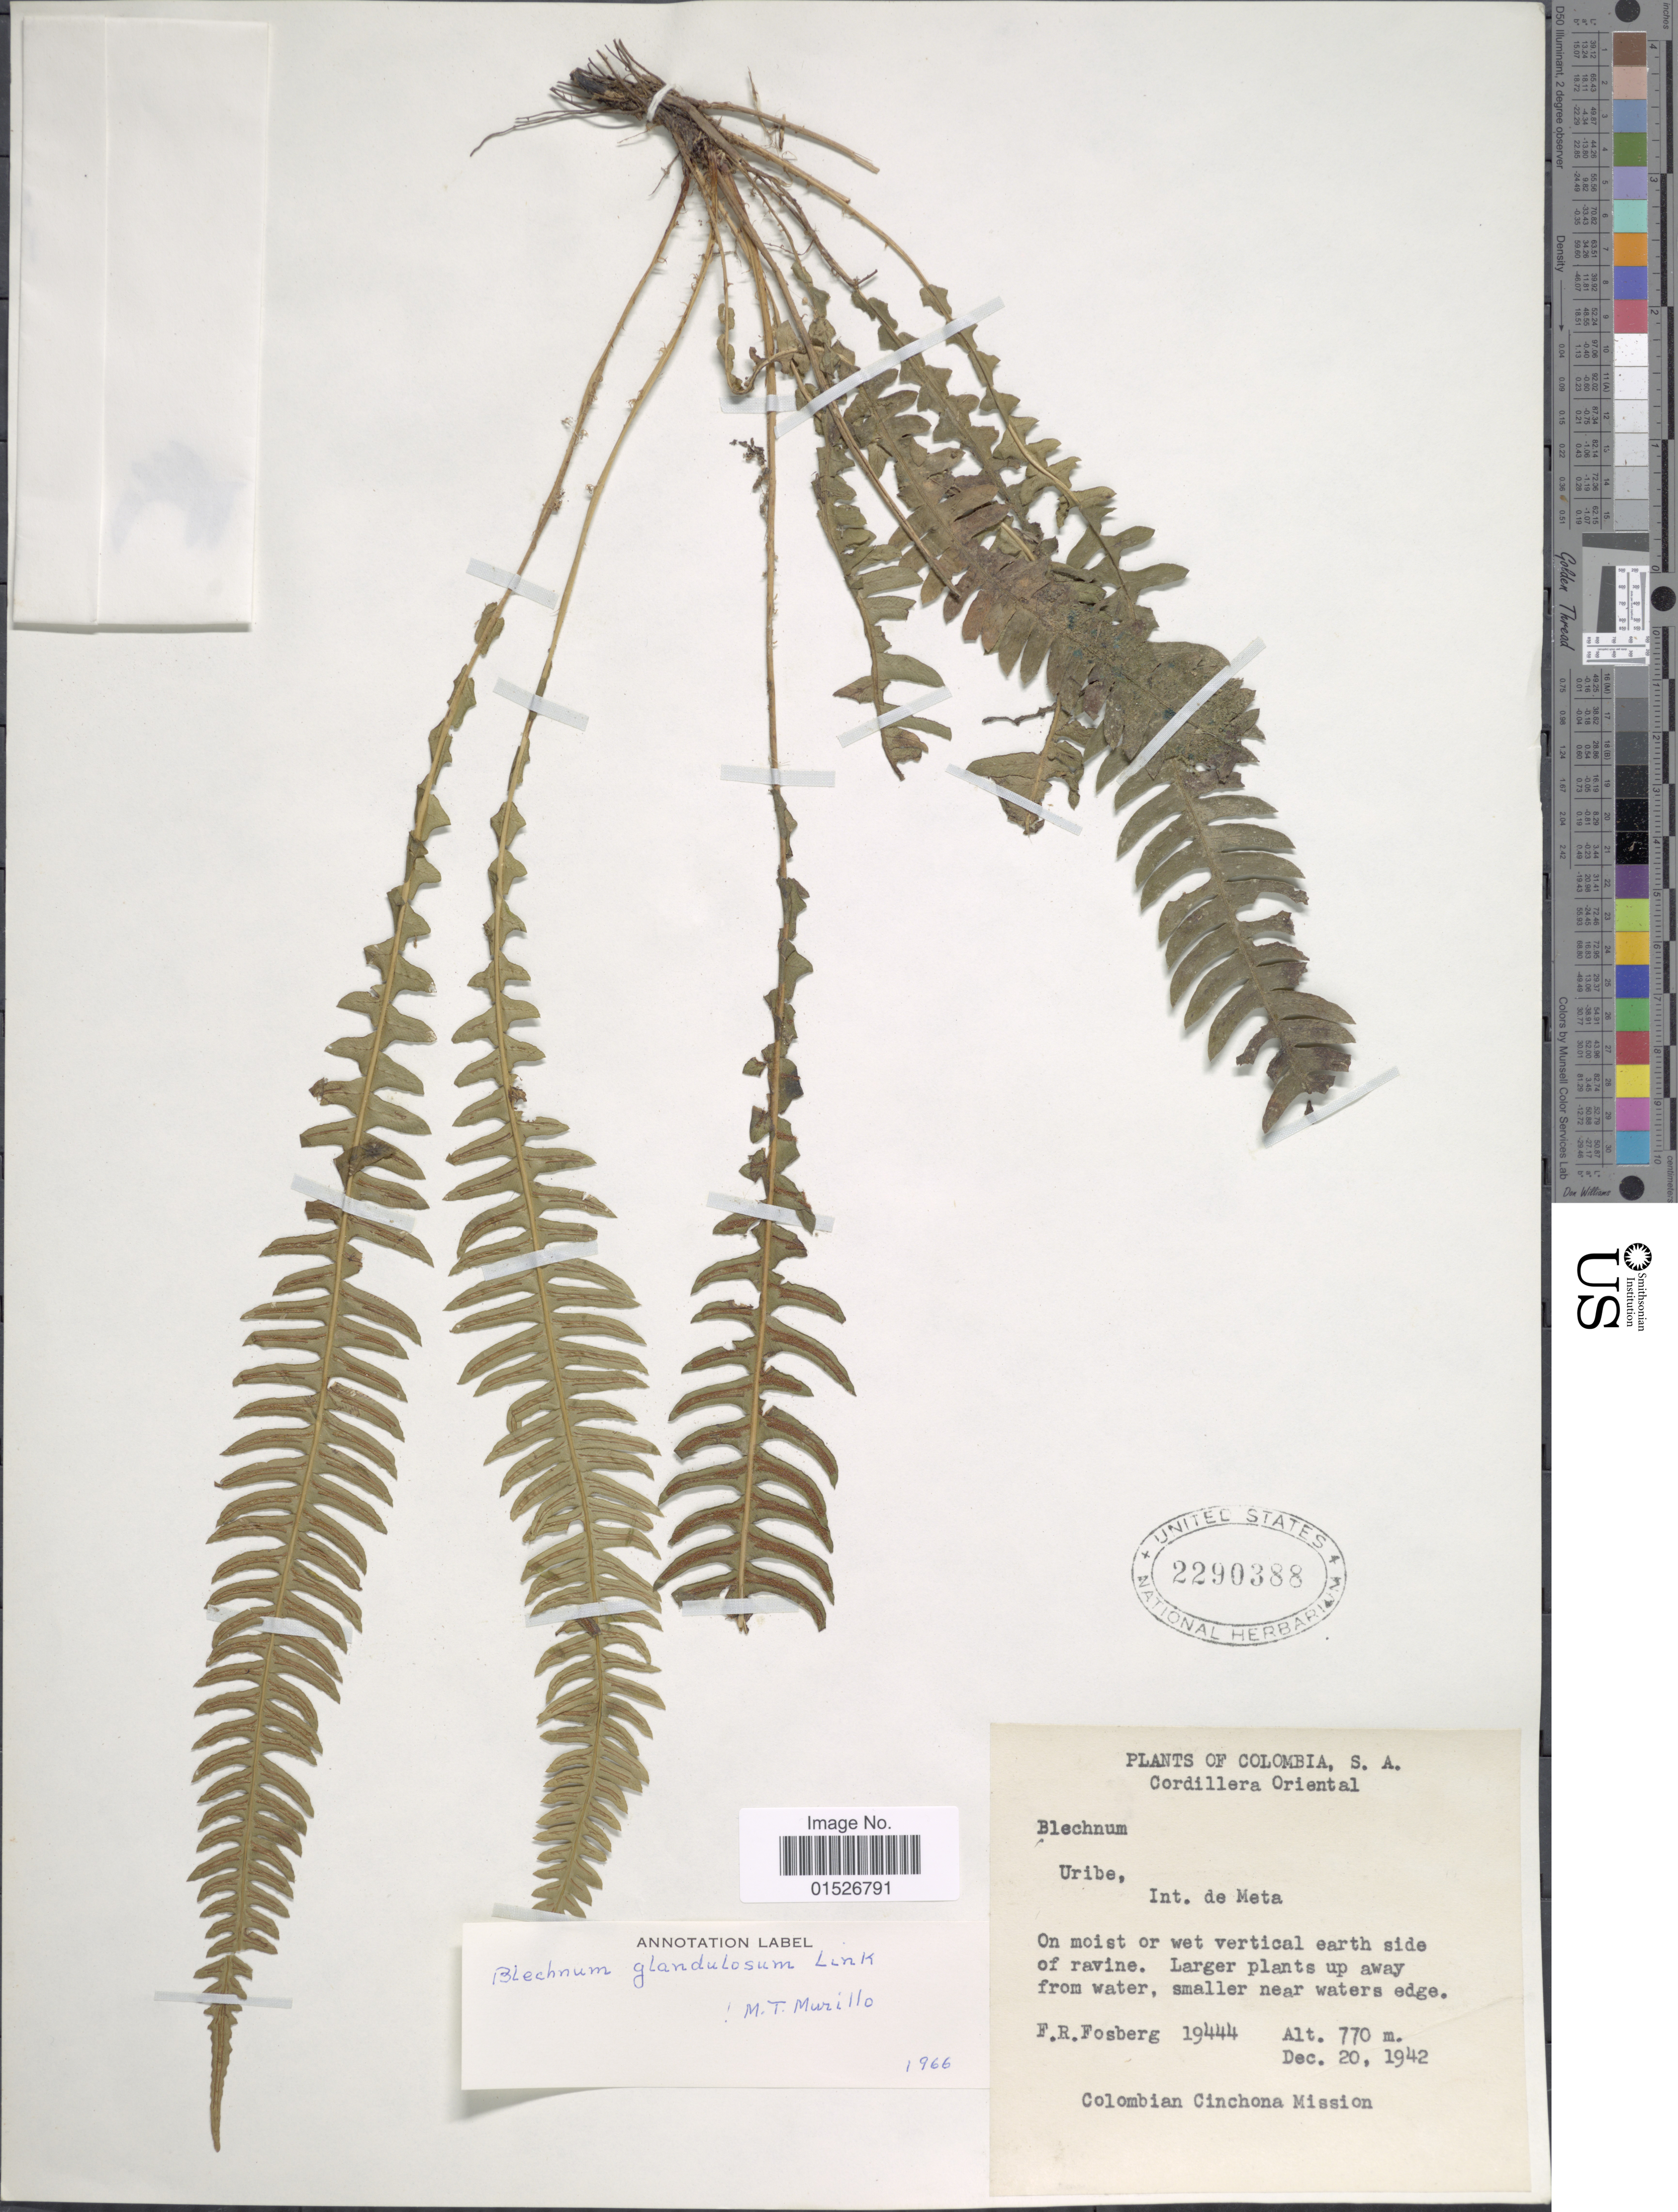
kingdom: Plantae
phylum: Tracheophyta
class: Polypodiopsida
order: Polypodiales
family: Blechnaceae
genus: Blechnum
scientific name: Blechnum polypodioides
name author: Raddi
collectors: F. R. Fosberg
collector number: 19444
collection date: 1942-12-20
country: Colombia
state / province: Meta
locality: Cordillera Oriental, Uribe, Int. Meta.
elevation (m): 770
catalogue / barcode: US 2290388